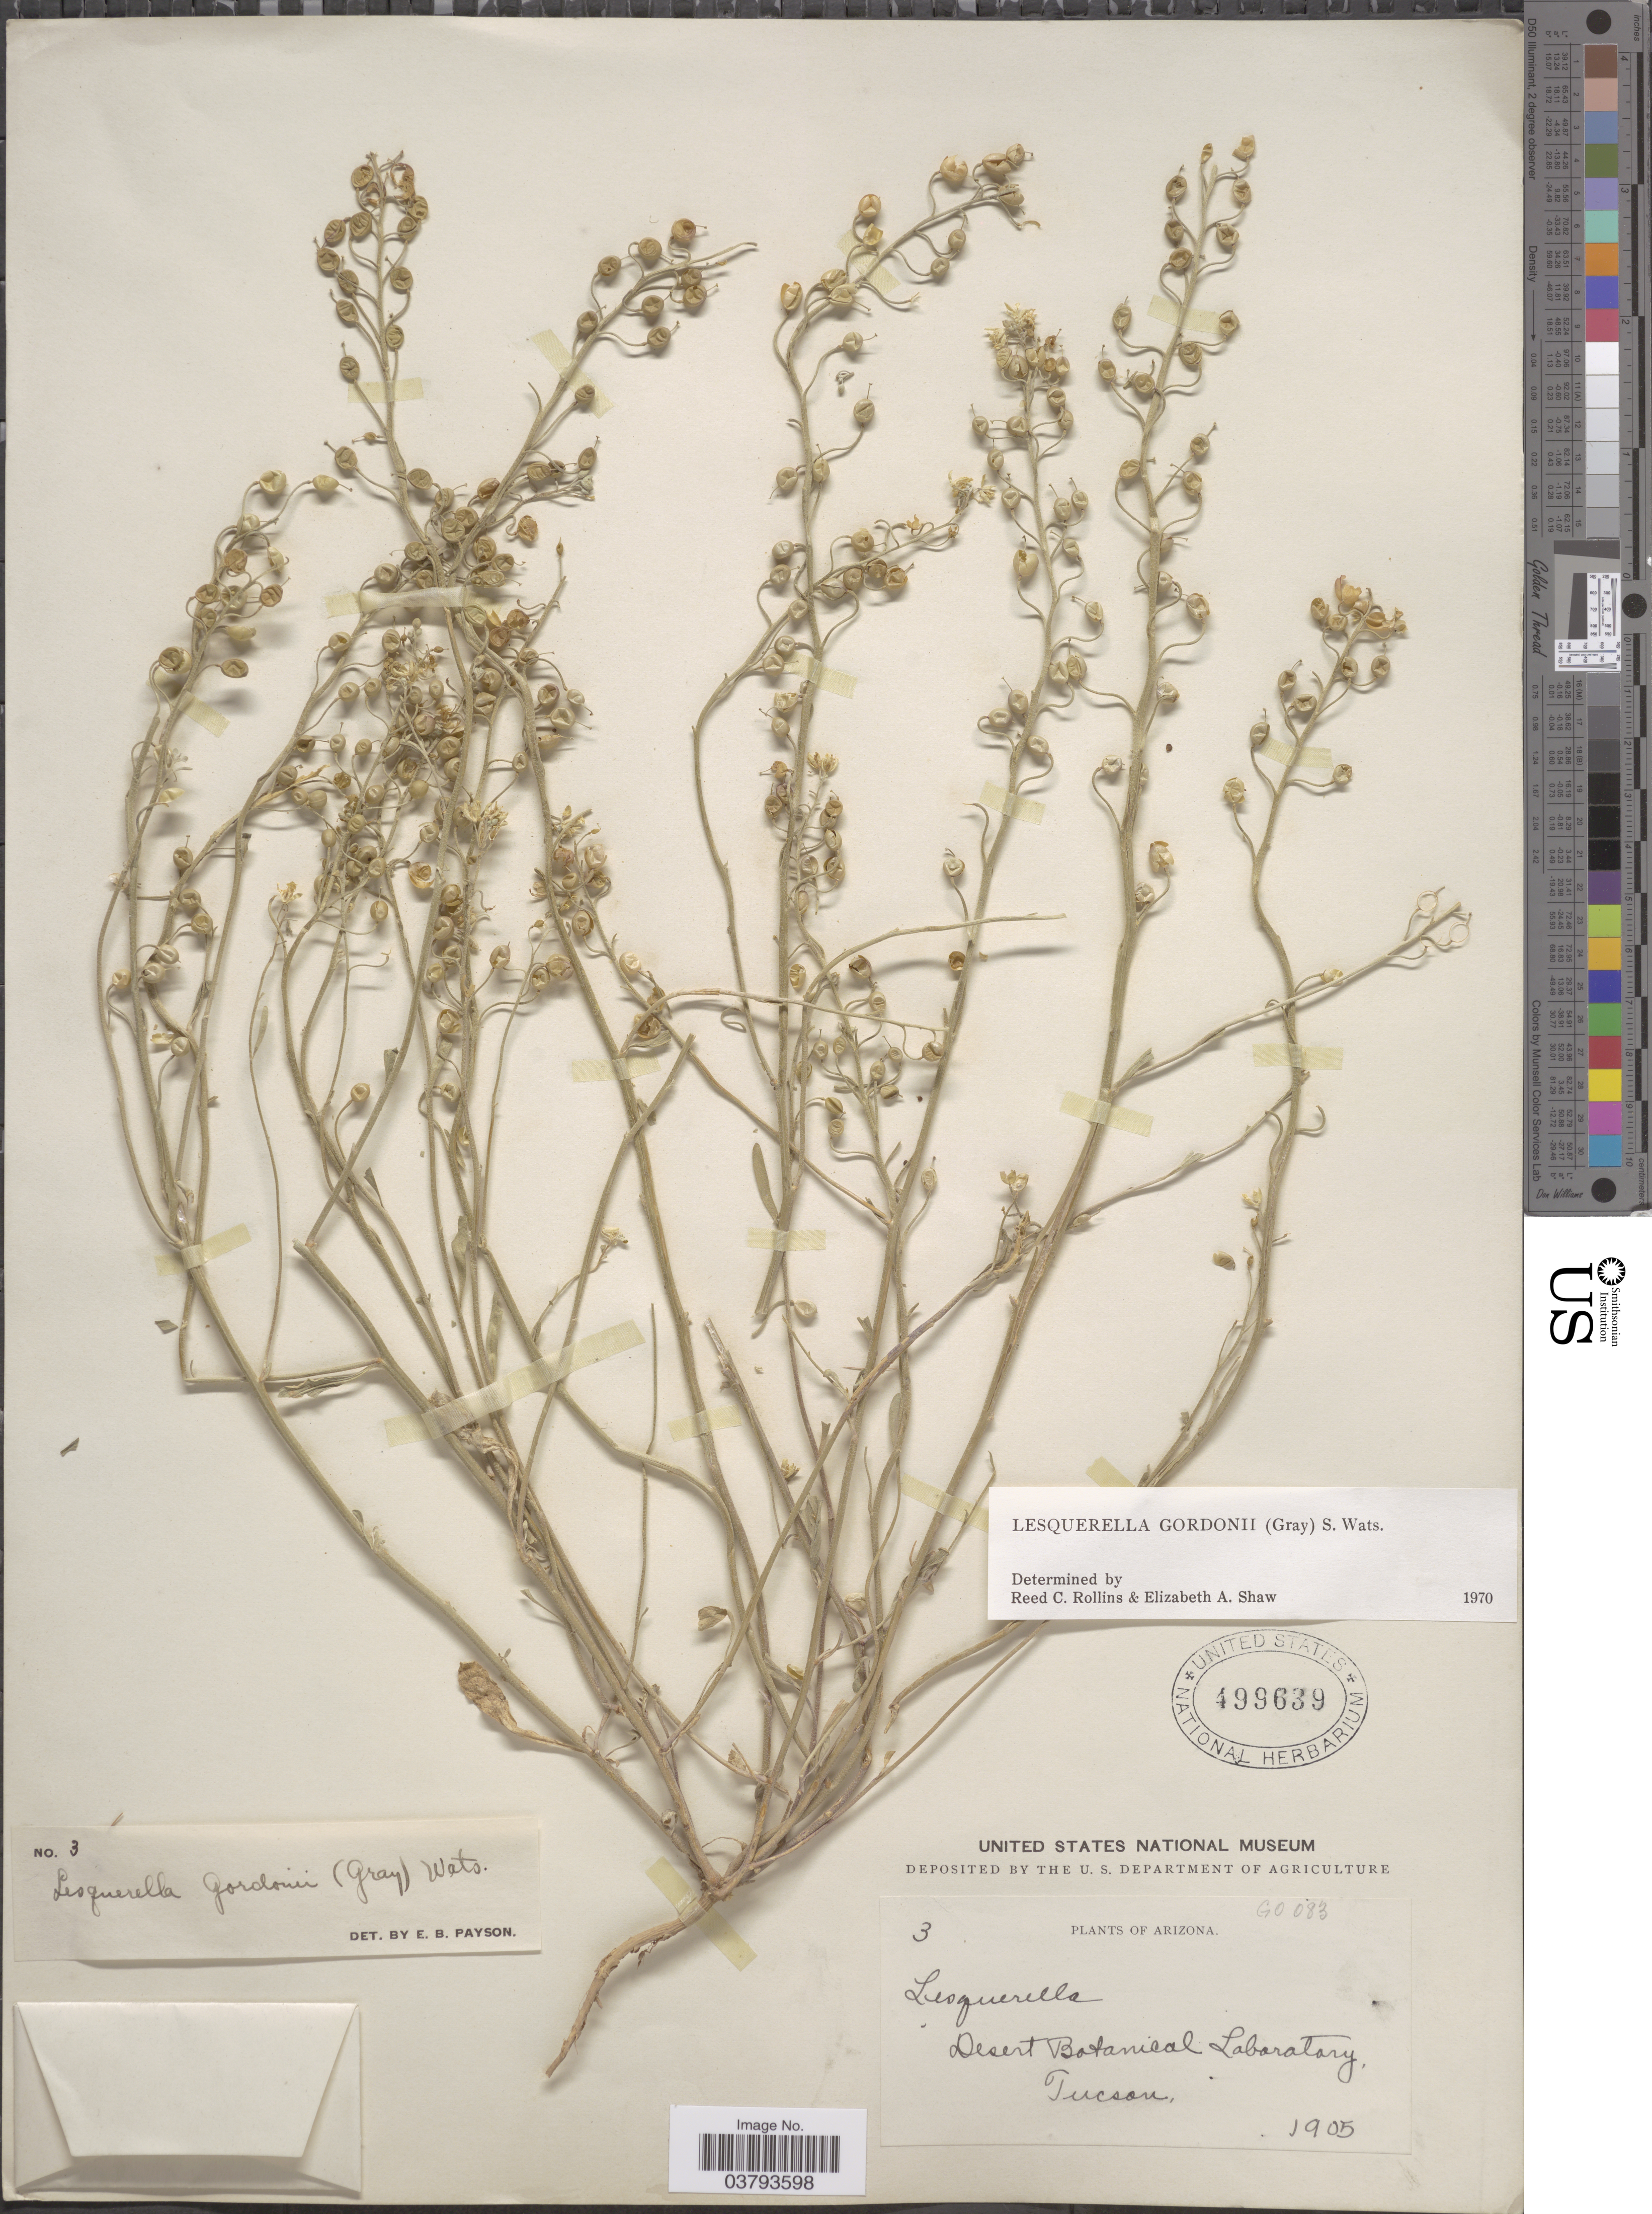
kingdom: Plantae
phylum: Tracheophyta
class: Magnoliopsida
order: Brassicales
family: Brassicaceae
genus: Lesquerella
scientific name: Lesquerella gordonii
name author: (A. Gray) S. Watson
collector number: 3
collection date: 1905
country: United States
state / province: Arizona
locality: Desert Botanical Laboratory. Tucson.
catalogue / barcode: US 499639